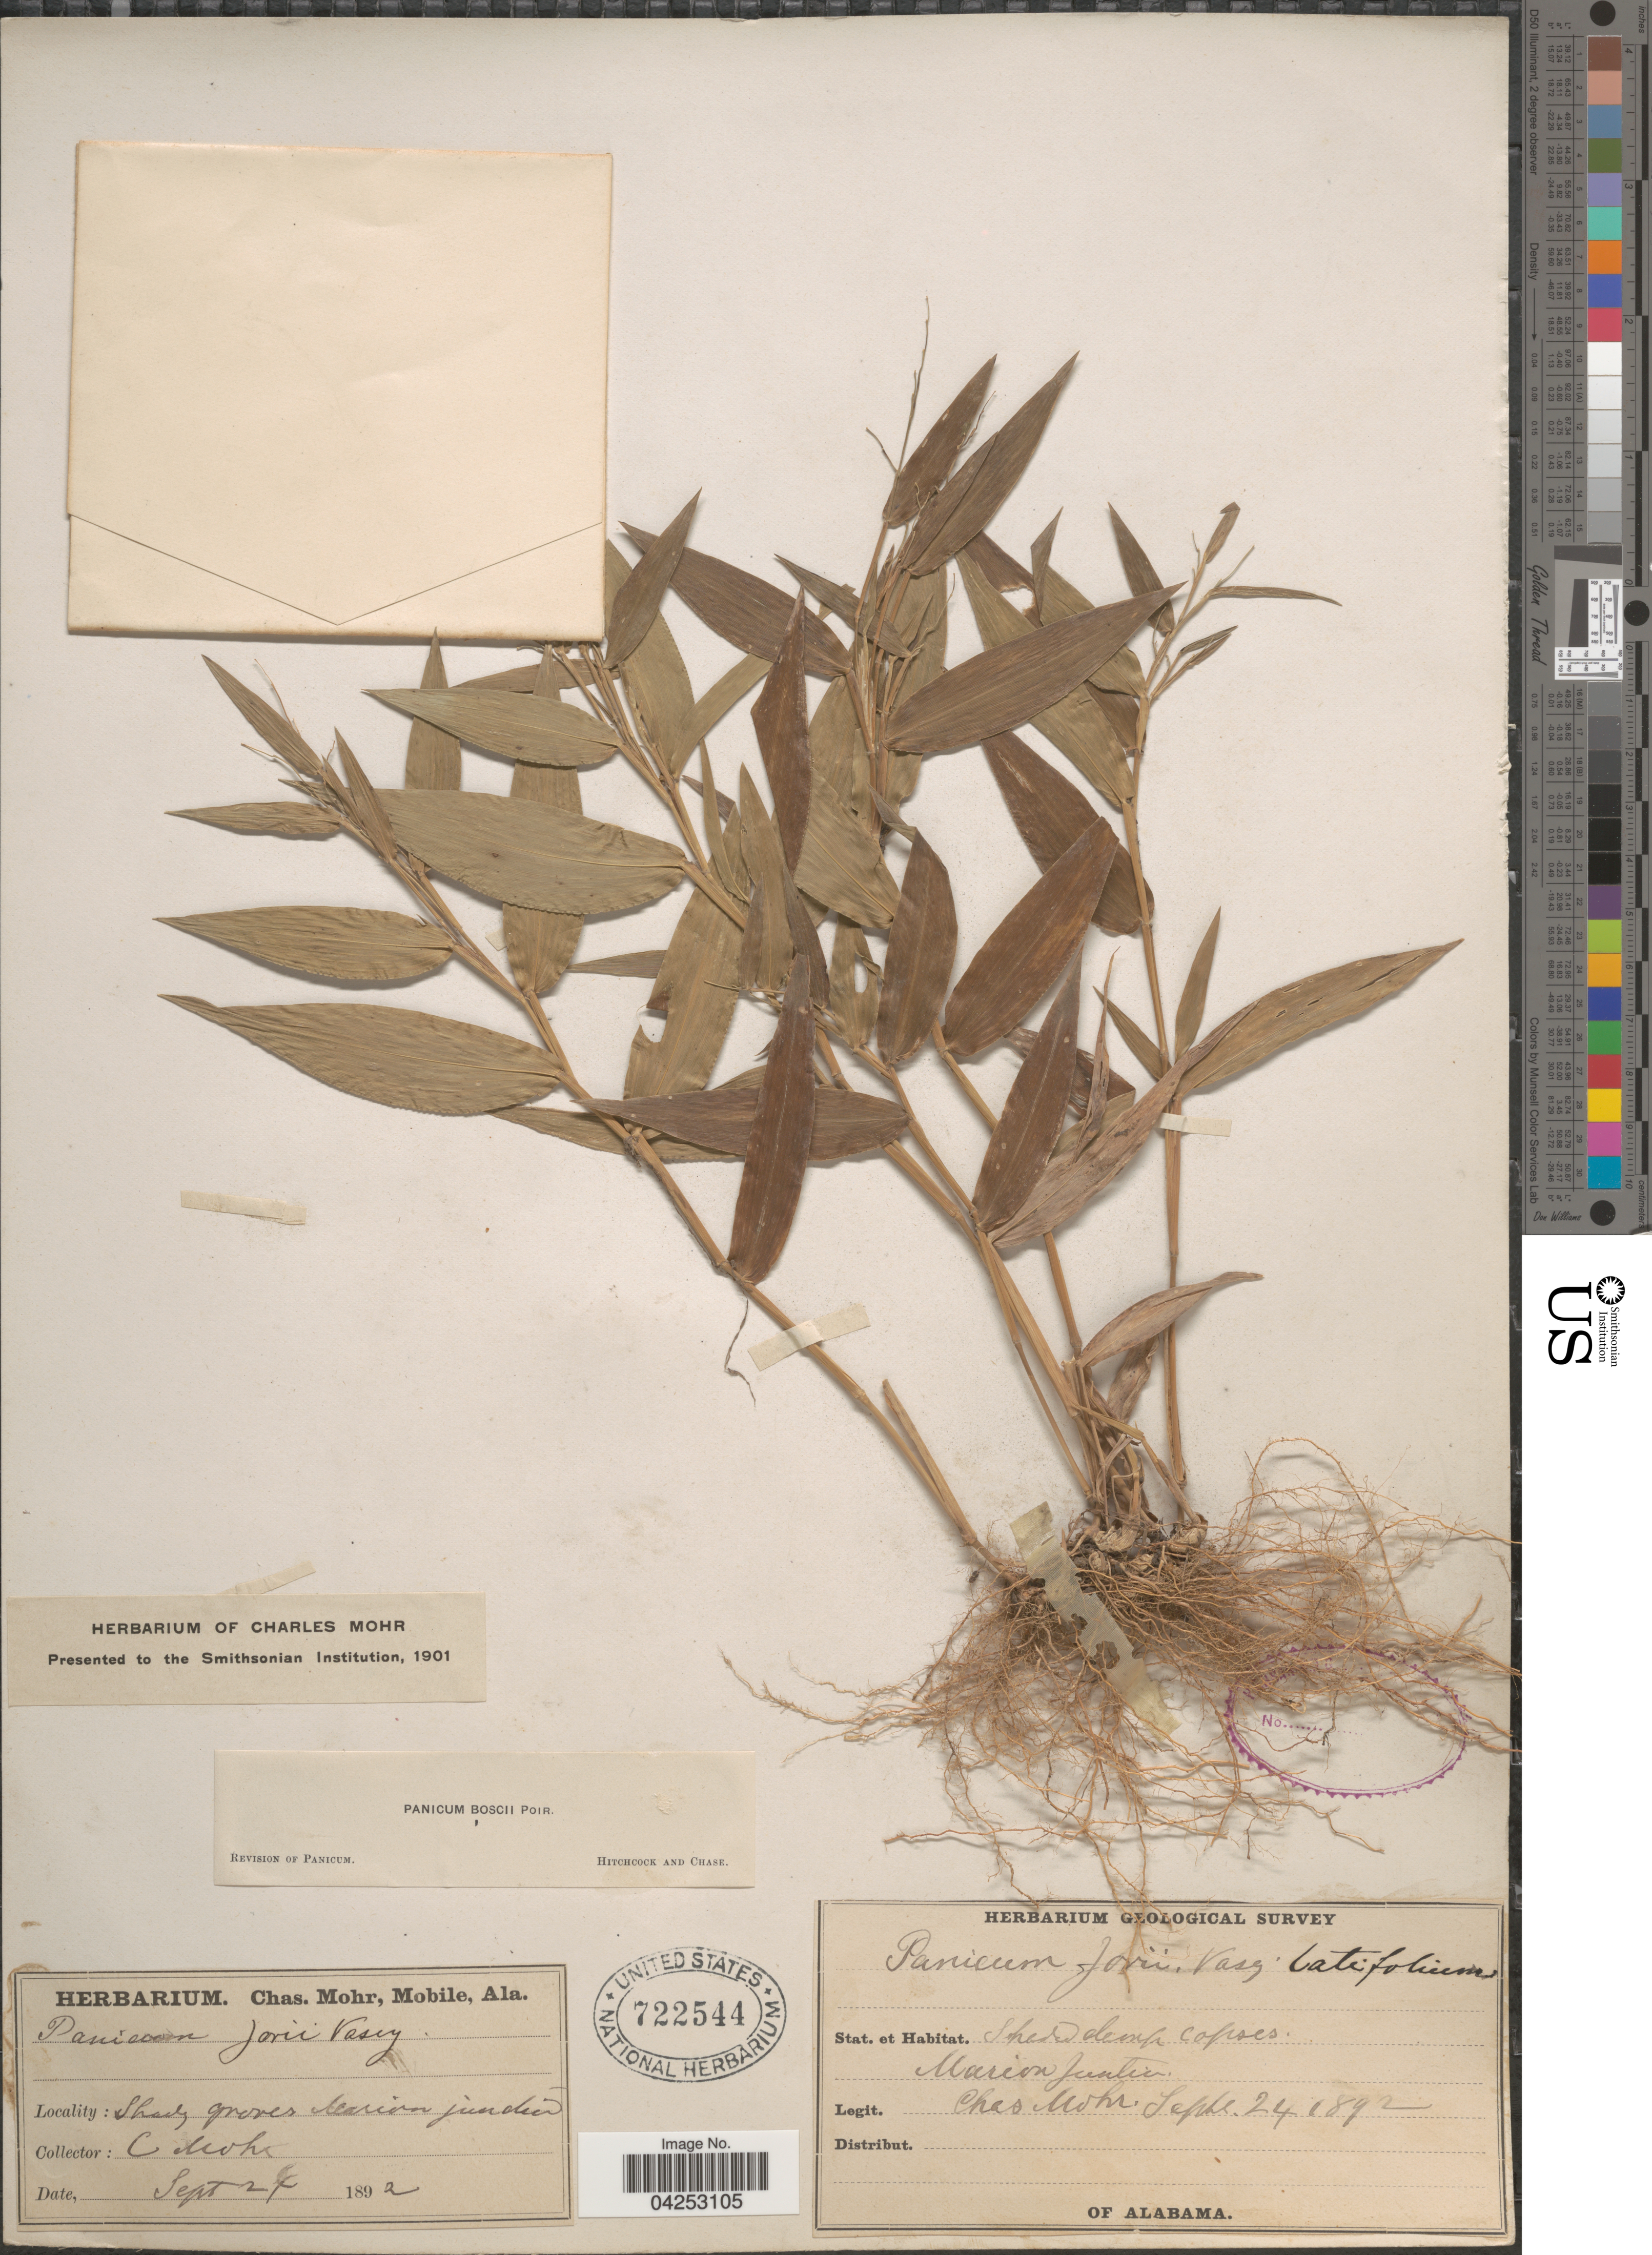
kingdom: Plantae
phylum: Tracheophyta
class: Liliopsida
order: Poales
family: Poaceae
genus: Dichanthelium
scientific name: Dichanthelium boscii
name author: (Poir.) Gould & C.A. Clark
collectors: Mohr, C. T. (herbarium)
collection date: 1892-09-24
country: United States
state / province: Alabama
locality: Shady groves Marion Junction. Geological Survey of Alabama.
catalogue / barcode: US 722544